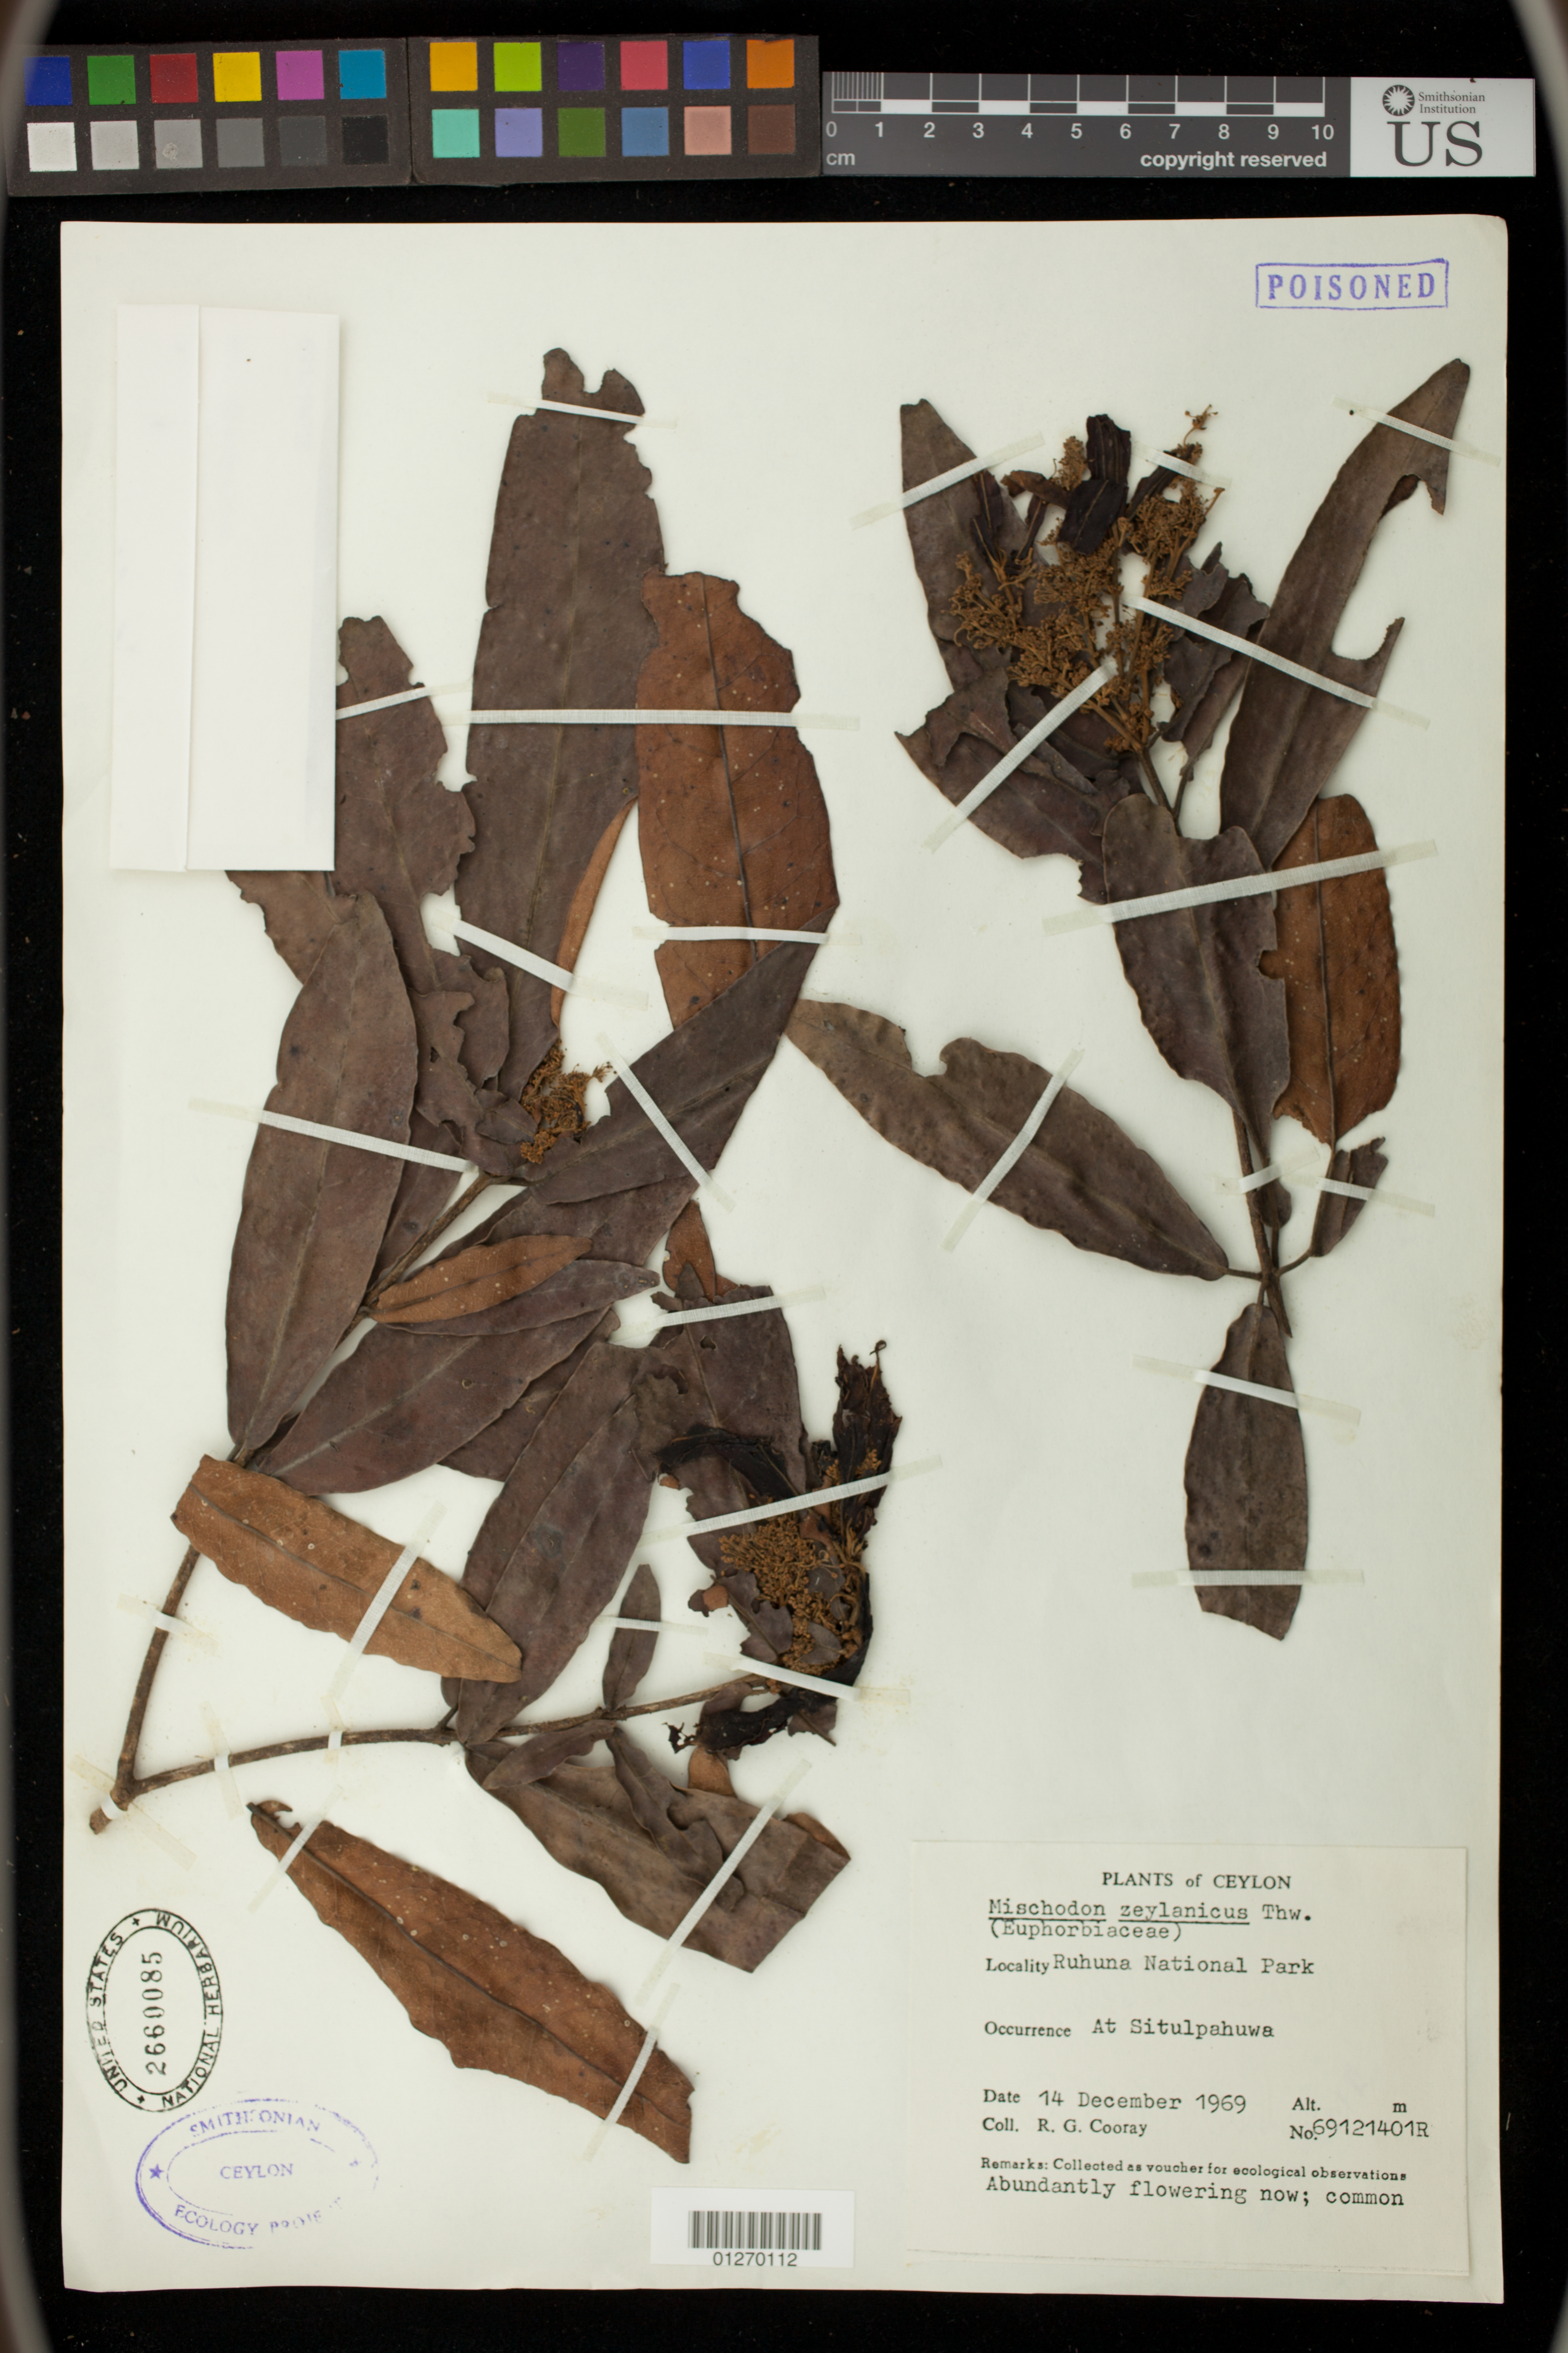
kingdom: Plantae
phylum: Tracheophyta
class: Magnoliopsida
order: Malpighiales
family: Picrodendraceae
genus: Mischodon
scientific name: Mischodon zeylanicus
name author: Thwaites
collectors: R. Cooray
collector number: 69121401R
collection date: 1969-12-14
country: Sri Lanka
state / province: Southern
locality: Ruhuna National Park, At Situlpahuwa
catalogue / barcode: US 2660085